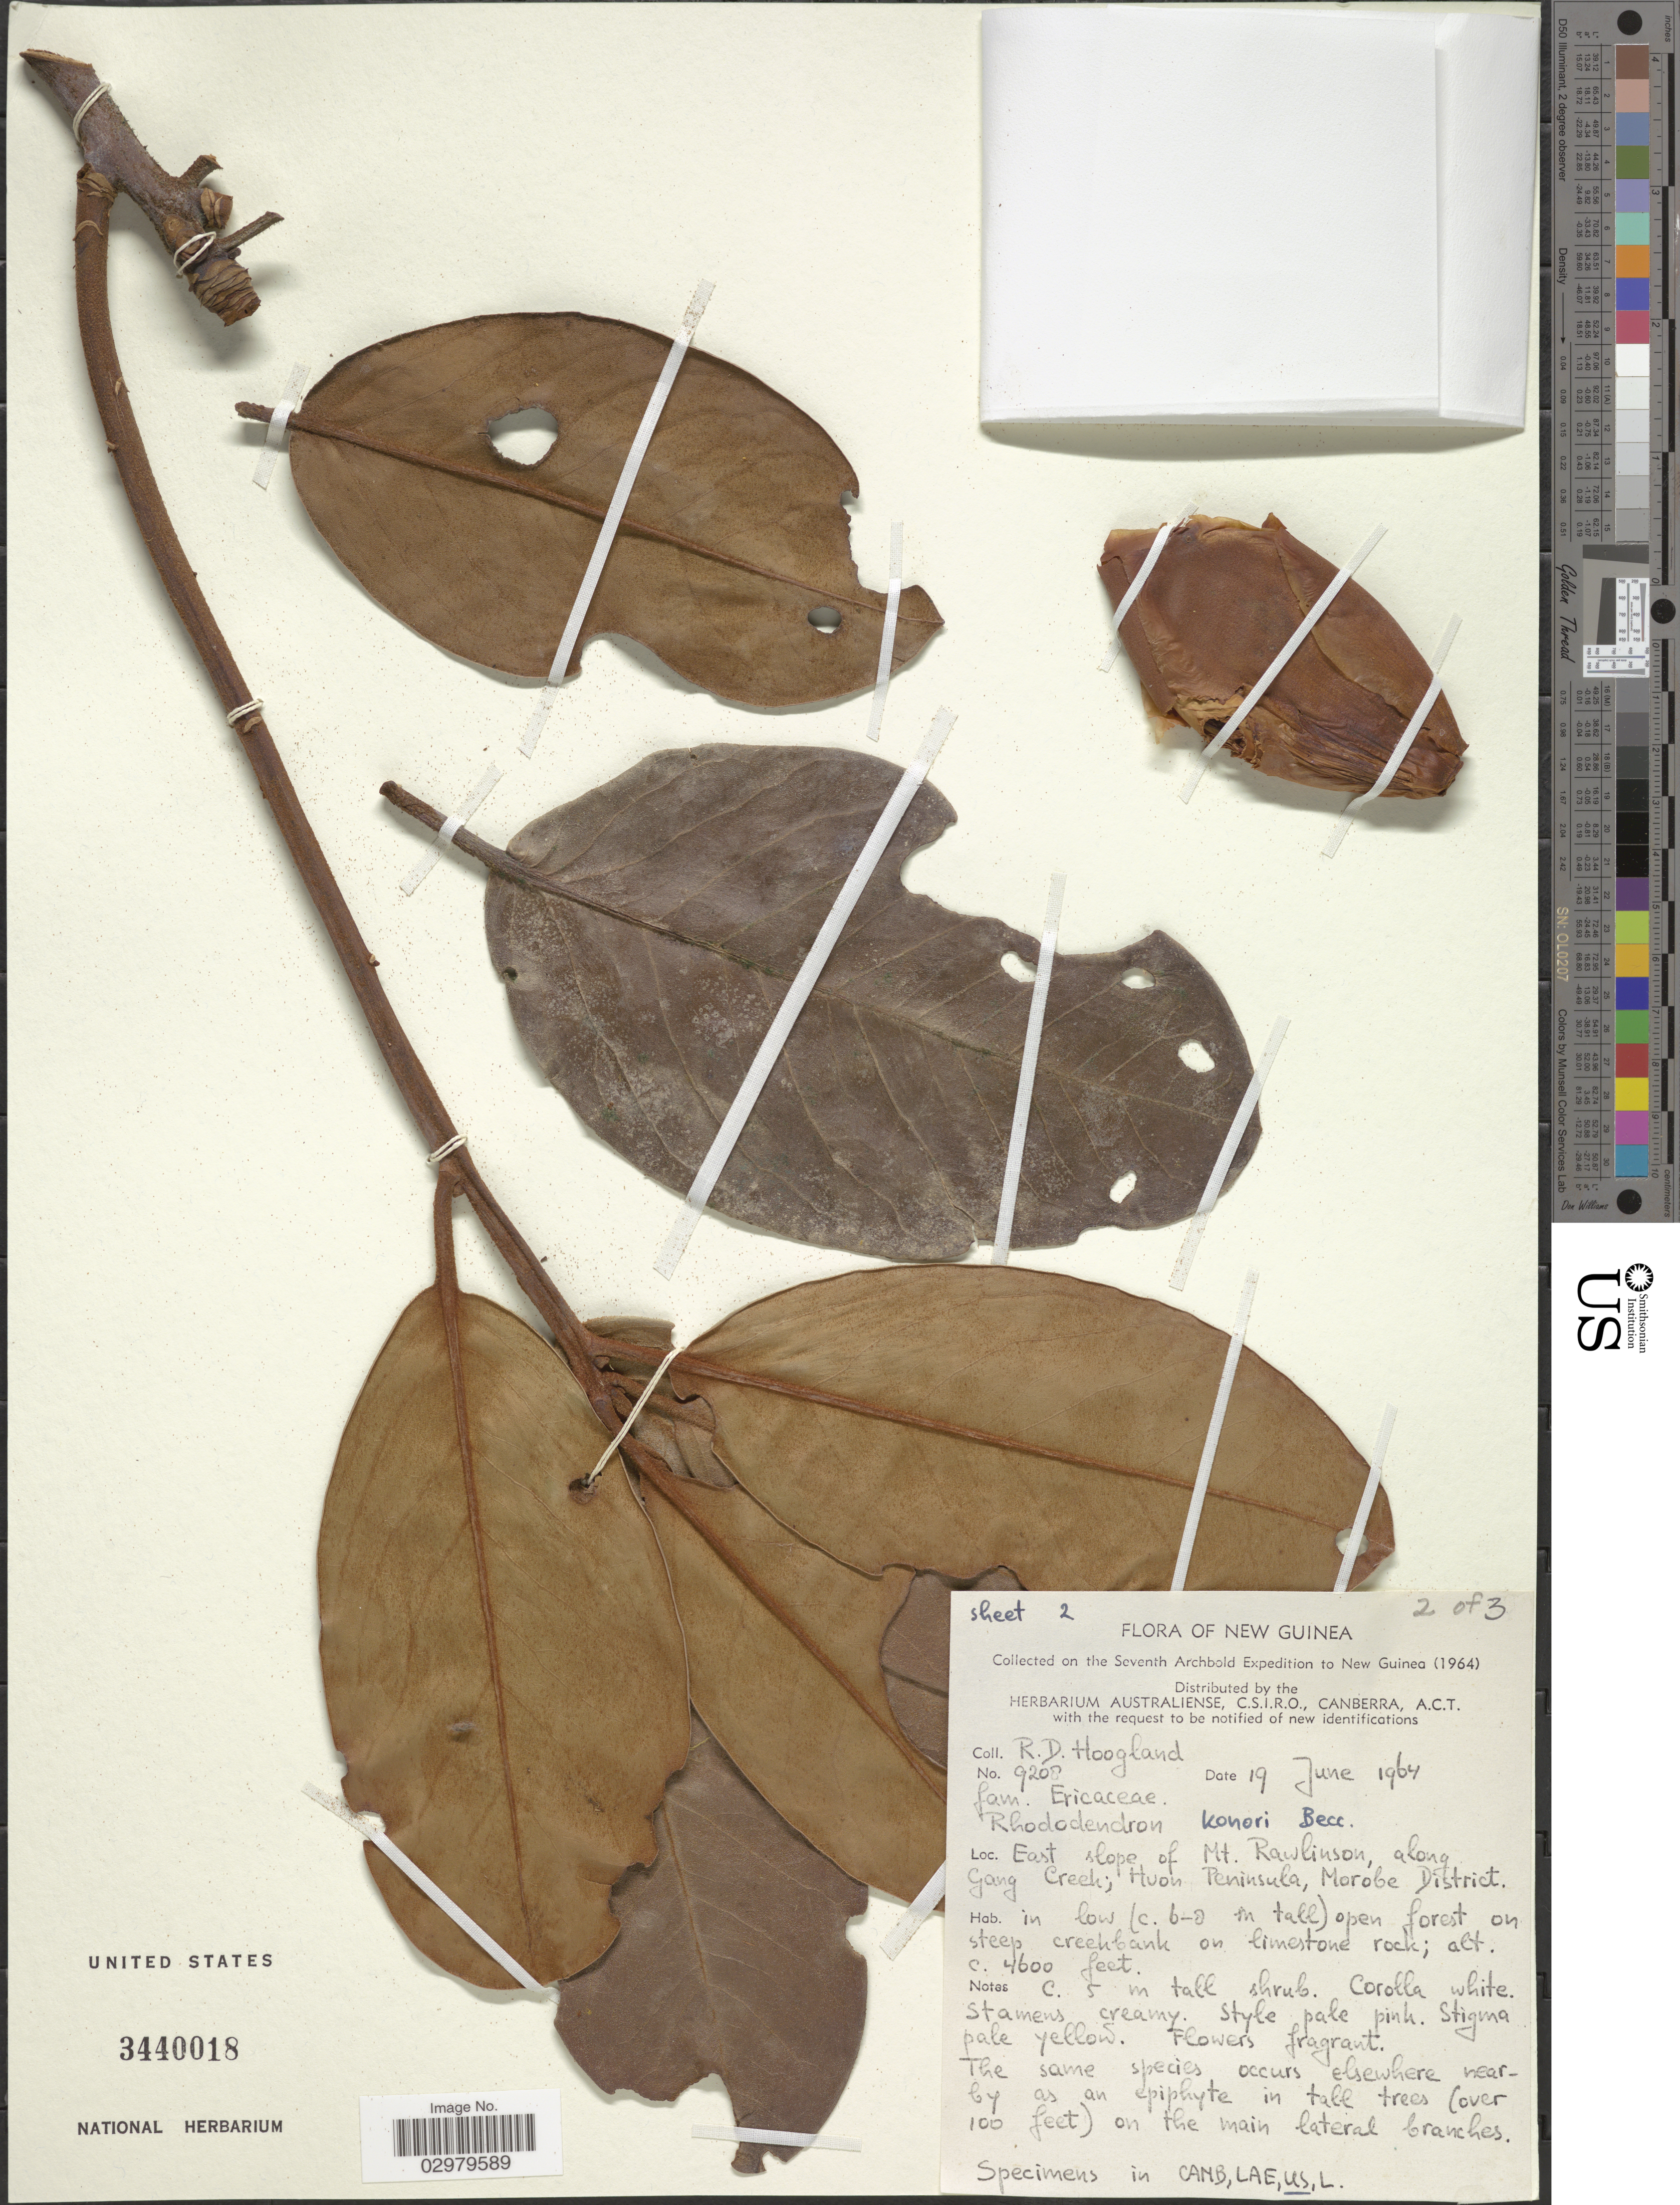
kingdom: Plantae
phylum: Tracheophyta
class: Magnoliopsida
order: Ericales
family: Ericaceae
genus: Rhododendron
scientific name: Rhododendron konori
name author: Becc.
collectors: R. D. Hoogland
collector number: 9208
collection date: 1964-06-19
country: Papua New Guinea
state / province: Morobe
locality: New Guinea. East slope of Mt. Rawlinson, along Gang Creek; Huon Peninsula, Morobe District.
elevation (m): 1402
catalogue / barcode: US 3440018